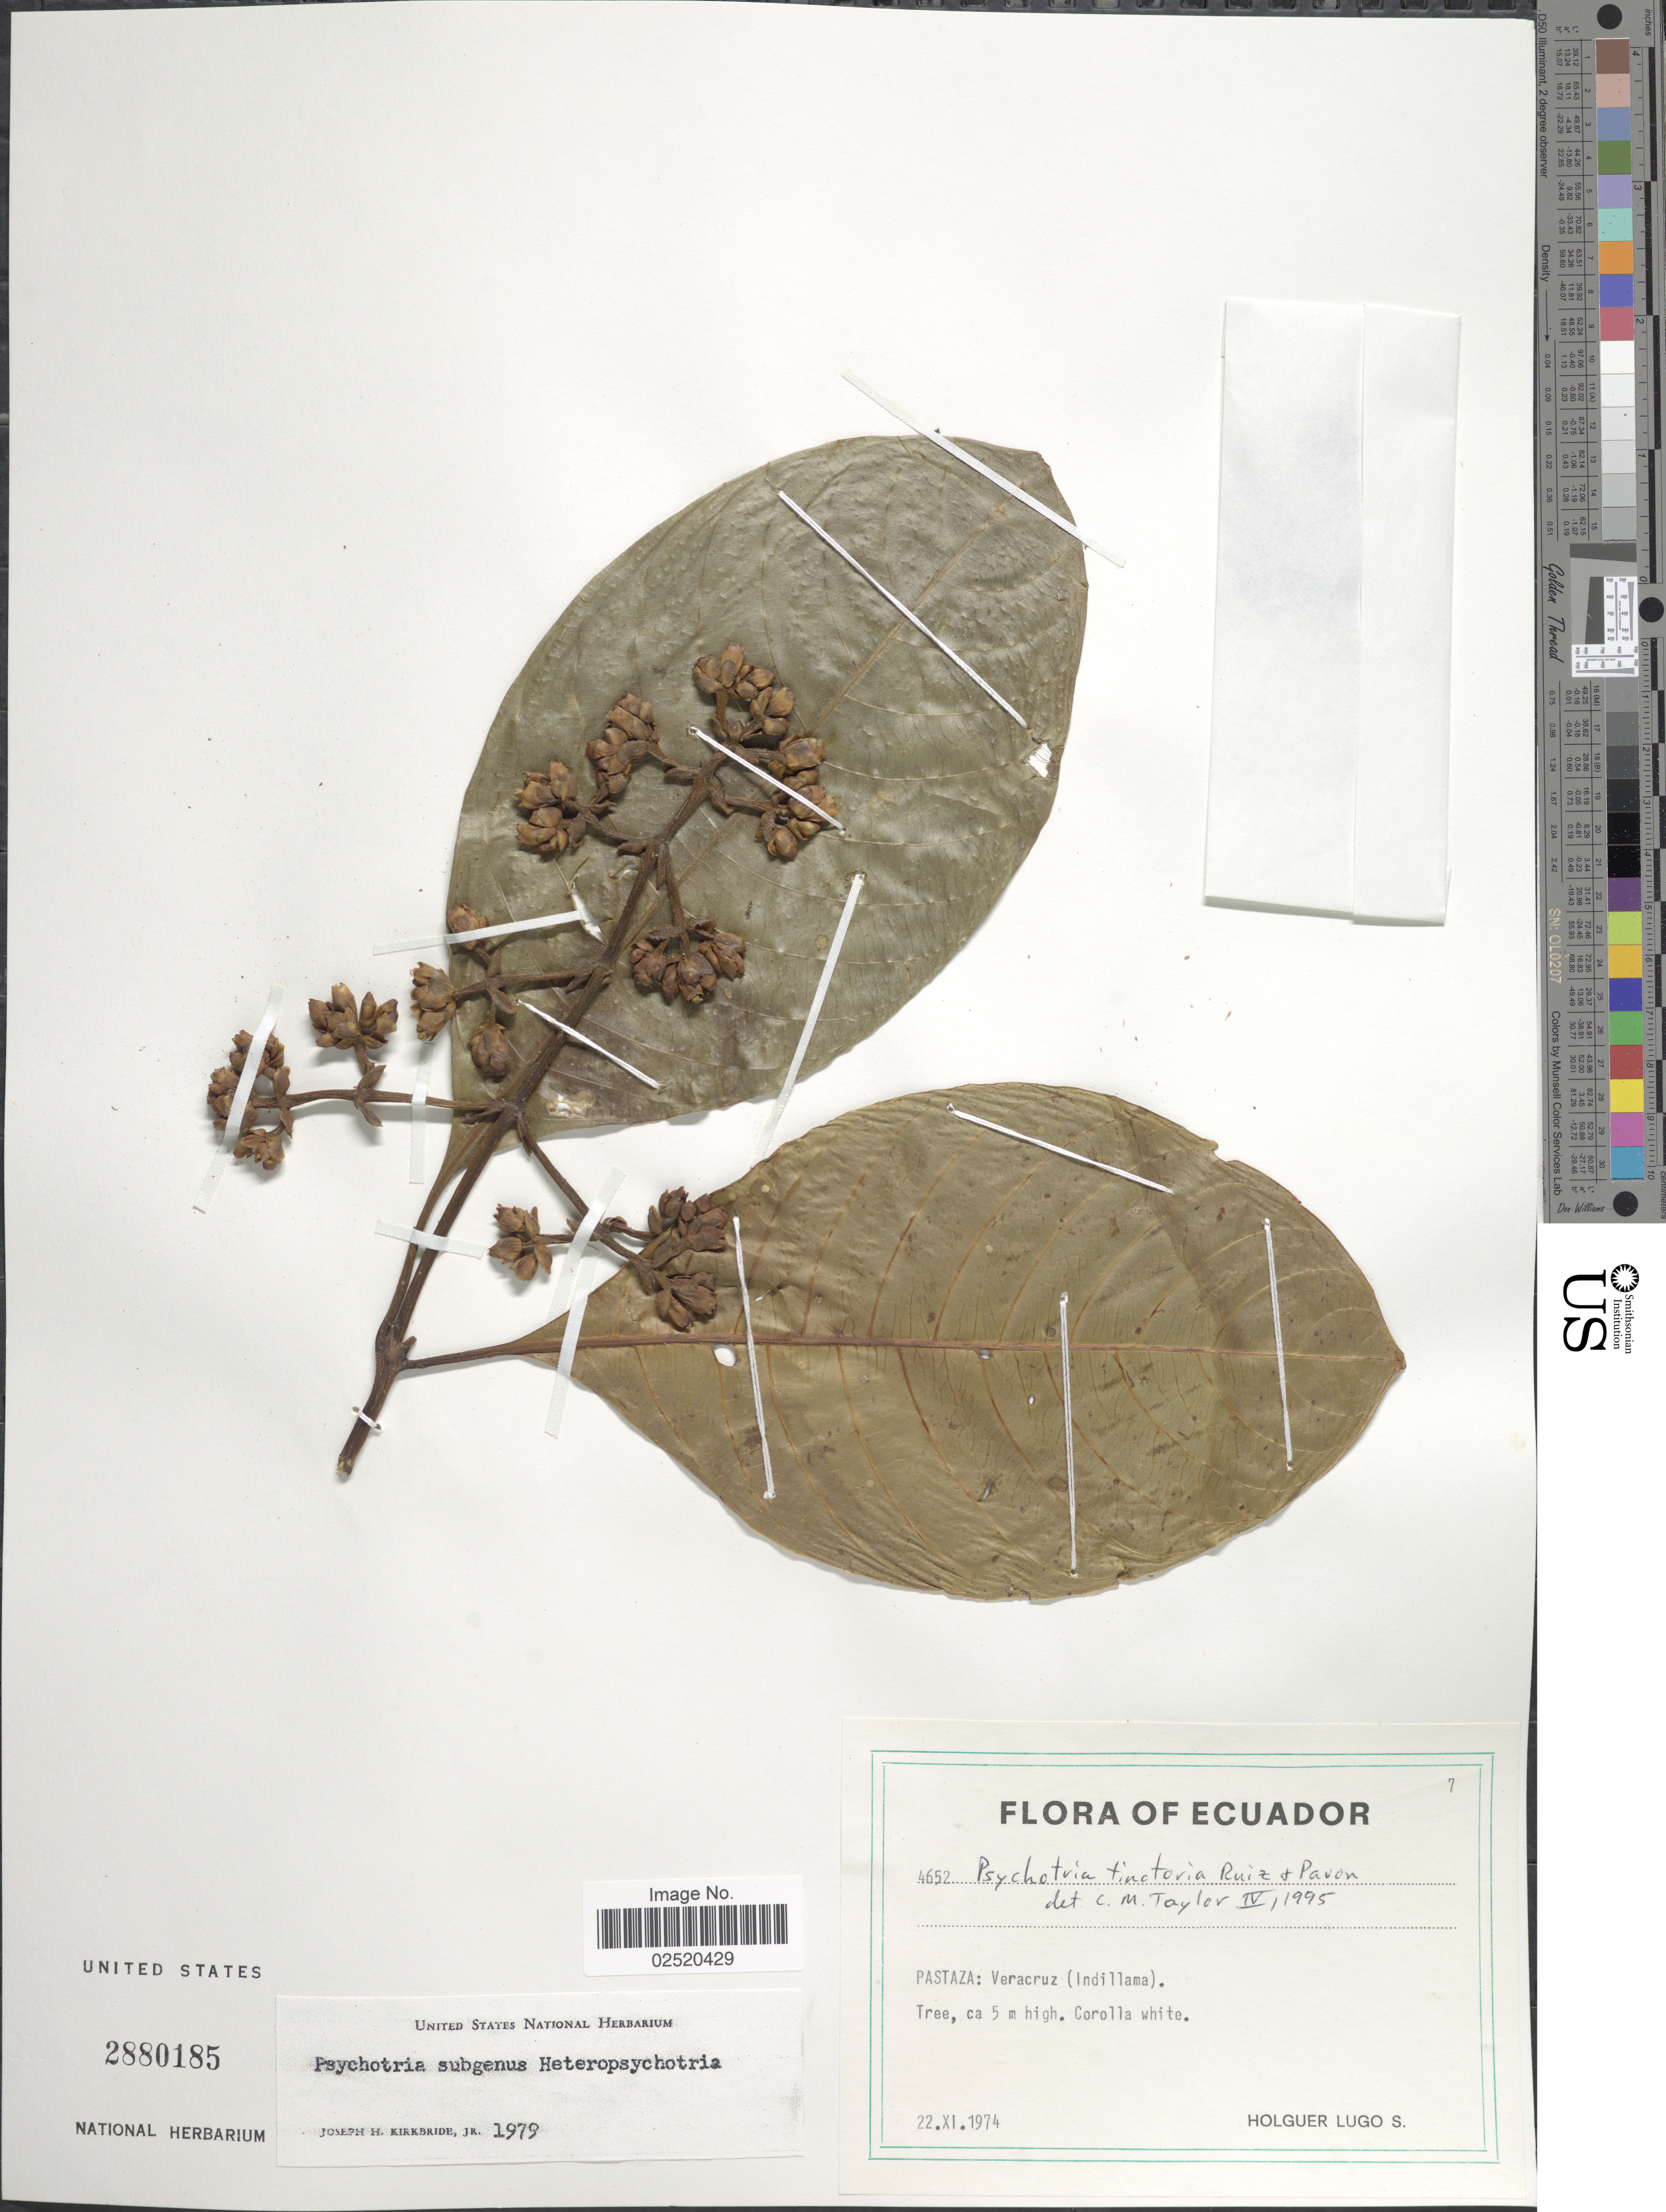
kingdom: Plantae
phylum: Tracheophyta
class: Magnoliopsida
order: Gentianales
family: Rubiaceae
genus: Psychotria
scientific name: Psychotria tinctoria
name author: Ruiz & Pav.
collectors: H. Lugo S.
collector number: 4652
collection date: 1974-11-22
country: Ecuador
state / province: Pastaza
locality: Veracruz (Indillama)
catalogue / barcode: US 2880185